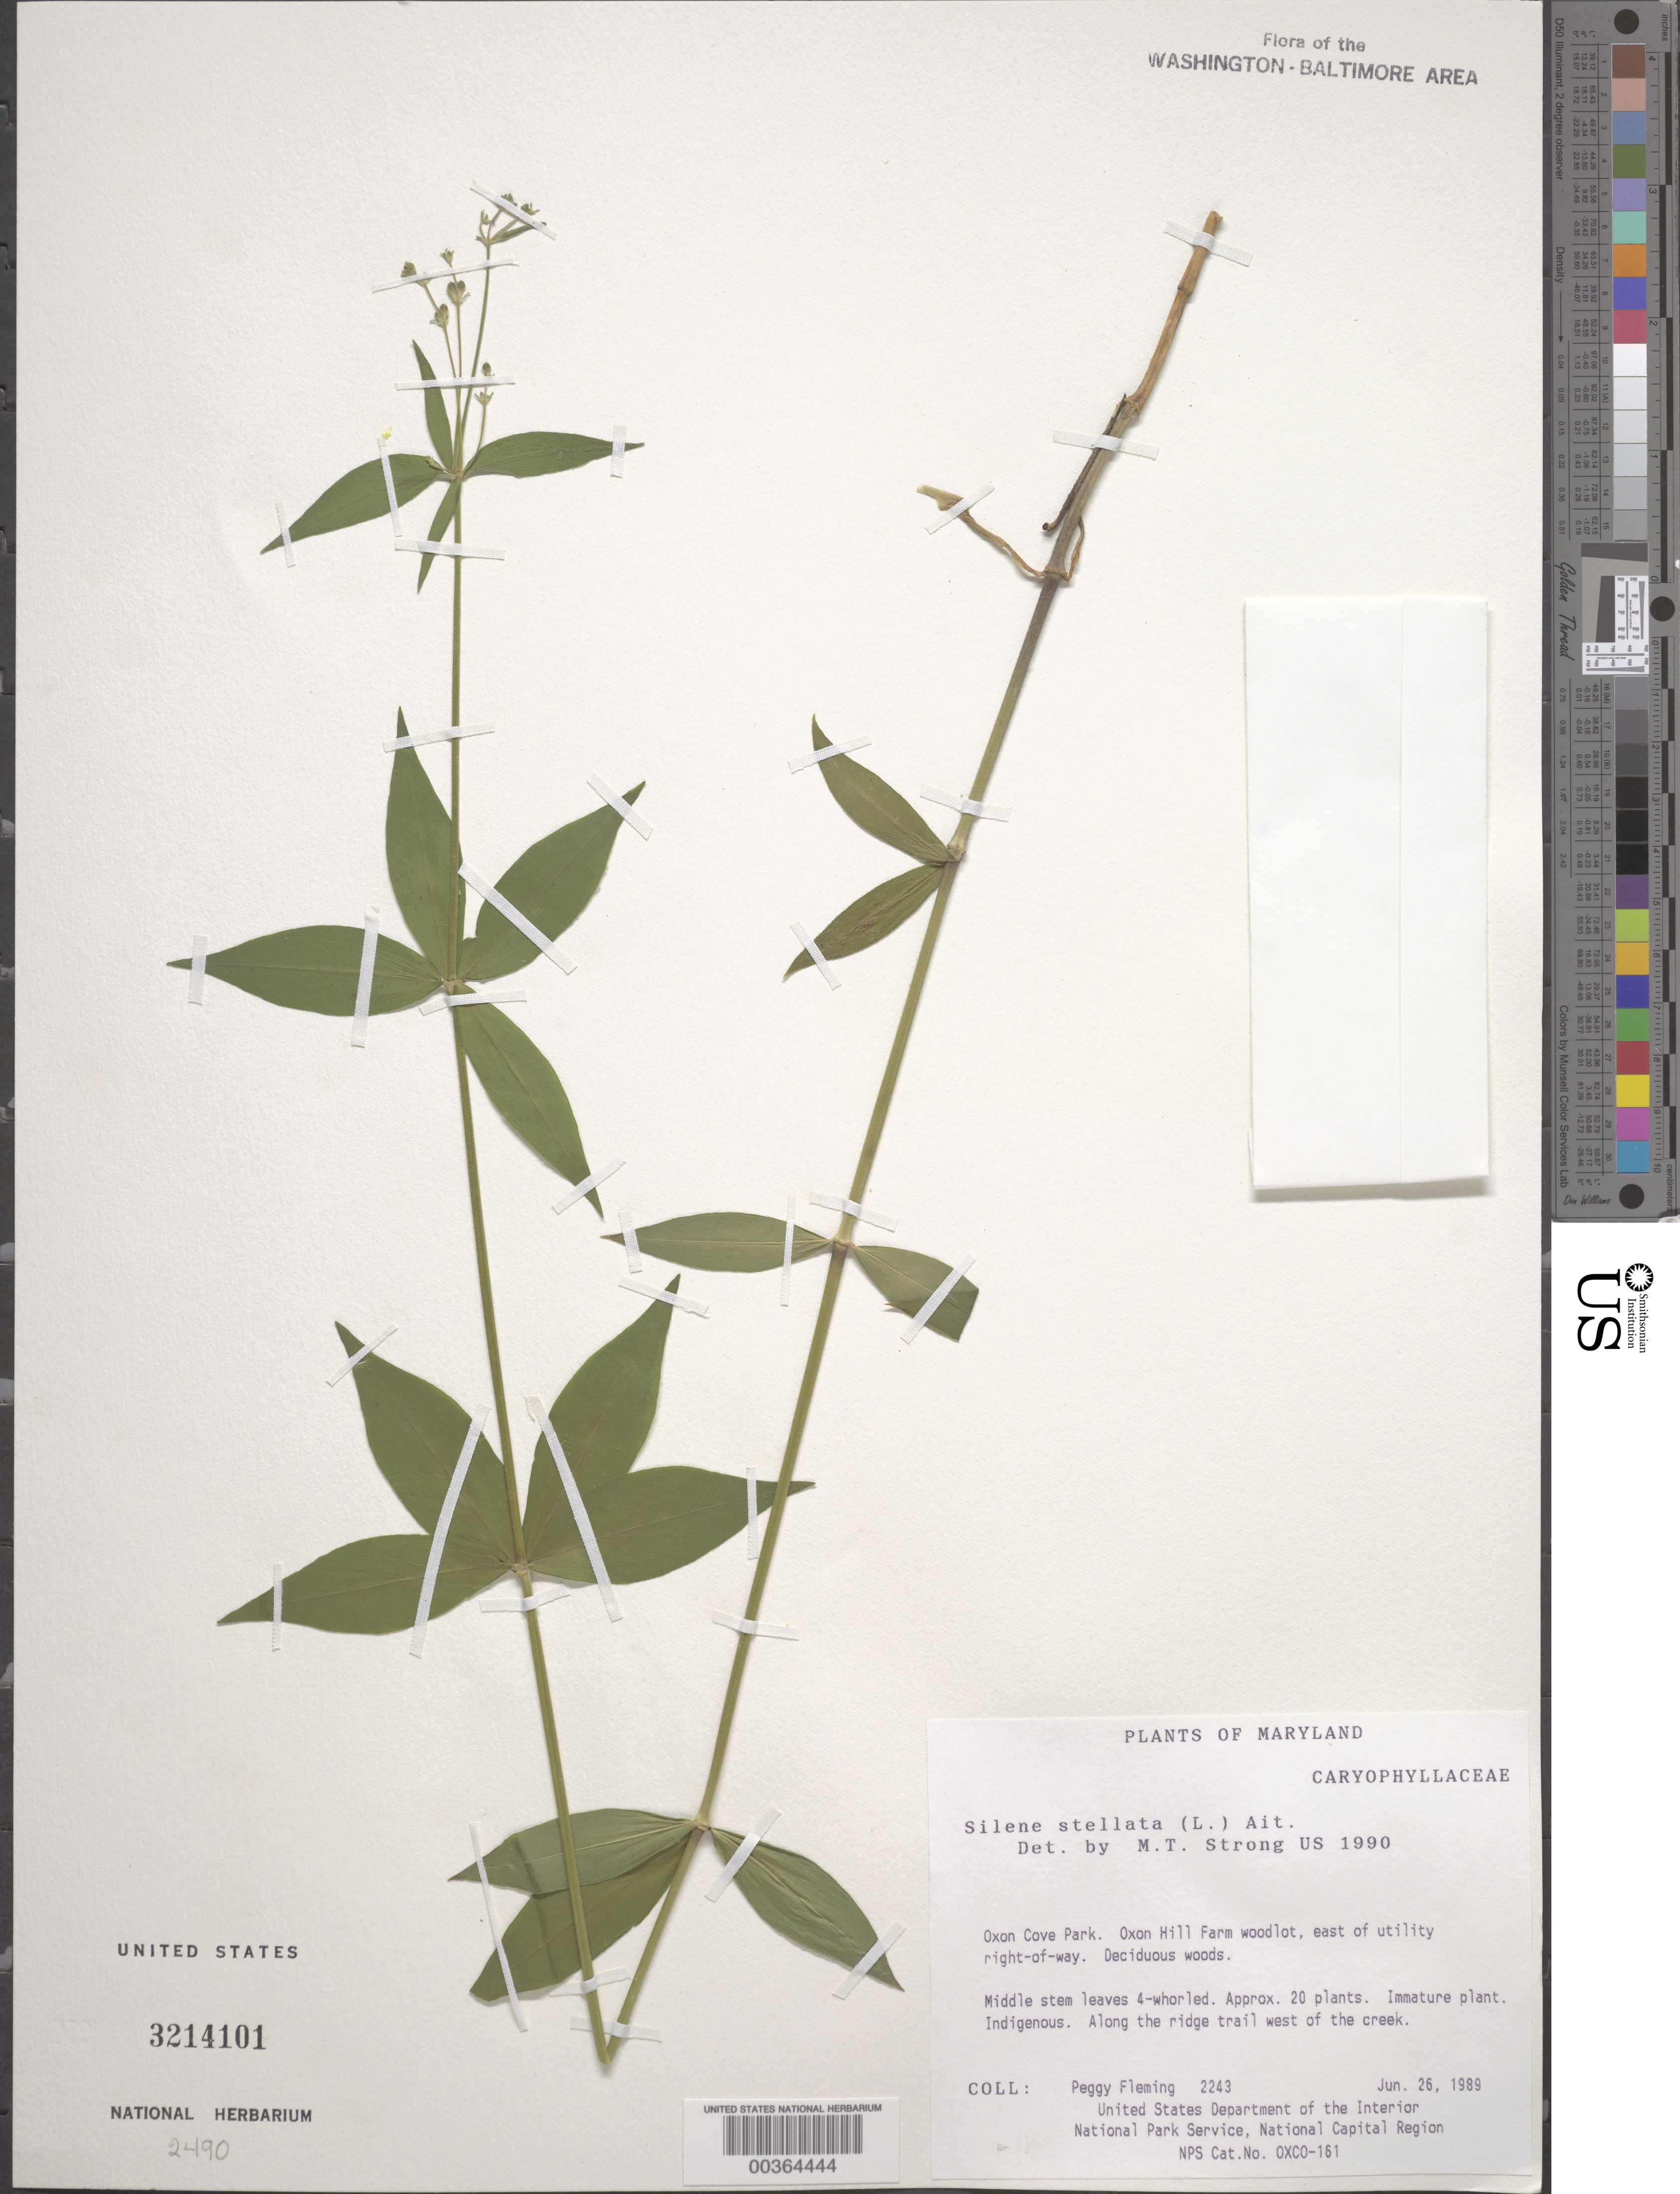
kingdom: Plantae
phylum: Tracheophyta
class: Magnoliopsida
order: Caryophyllales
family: Caryophyllaceae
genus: Silene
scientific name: Silene stellata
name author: (L.) Coyte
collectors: P. Fleming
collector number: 2243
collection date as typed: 26 Jun 1989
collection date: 1989-06-26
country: United States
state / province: District of Columbia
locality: Oxon Cove Park, Oxon Hill Farm woodlot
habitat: Deciduous woods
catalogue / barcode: US 3214101